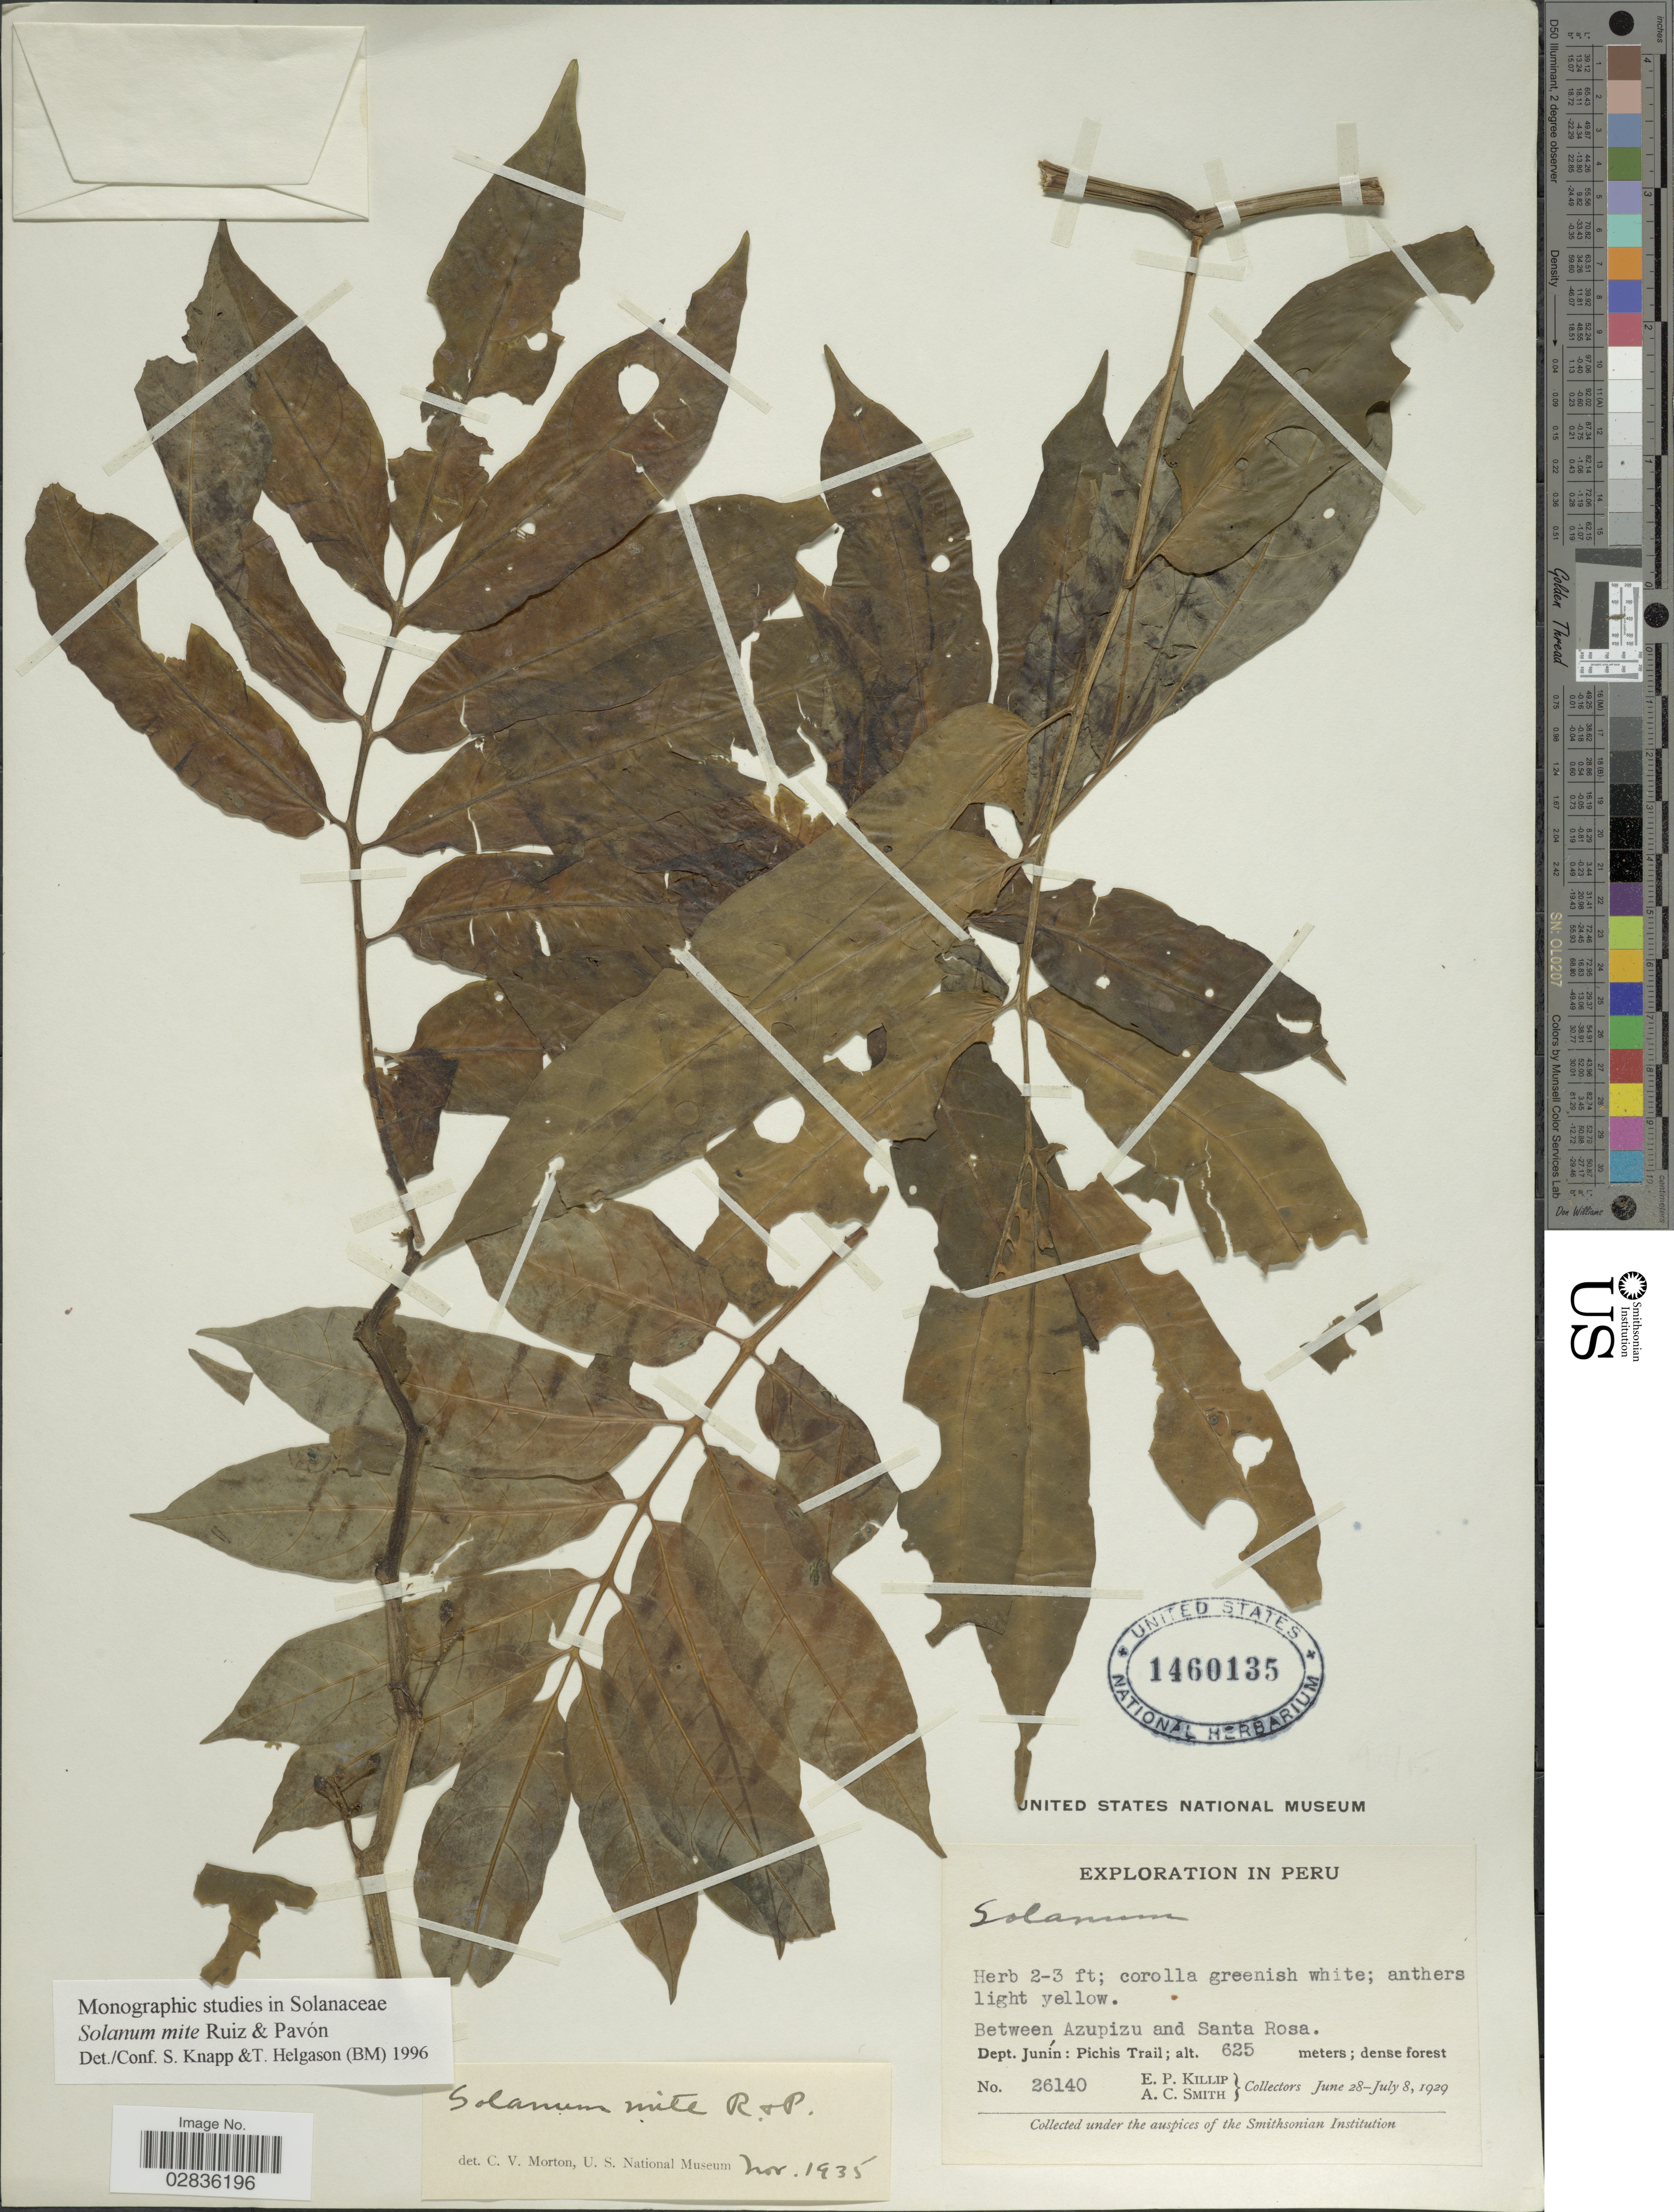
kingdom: Plantae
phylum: Tracheophyta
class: Magnoliopsida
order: Solanales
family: Solanaceae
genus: Solanum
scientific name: Solanum mite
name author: Ruiz & Pav.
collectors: E. P. Killip & A. C. Smith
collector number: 26140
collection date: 1929-06-28/1929-07-08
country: Peru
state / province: Junín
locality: Between Azupizu and Santa Rosa. Dept. Junín: Pichis Trail.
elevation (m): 625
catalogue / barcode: US 1460135